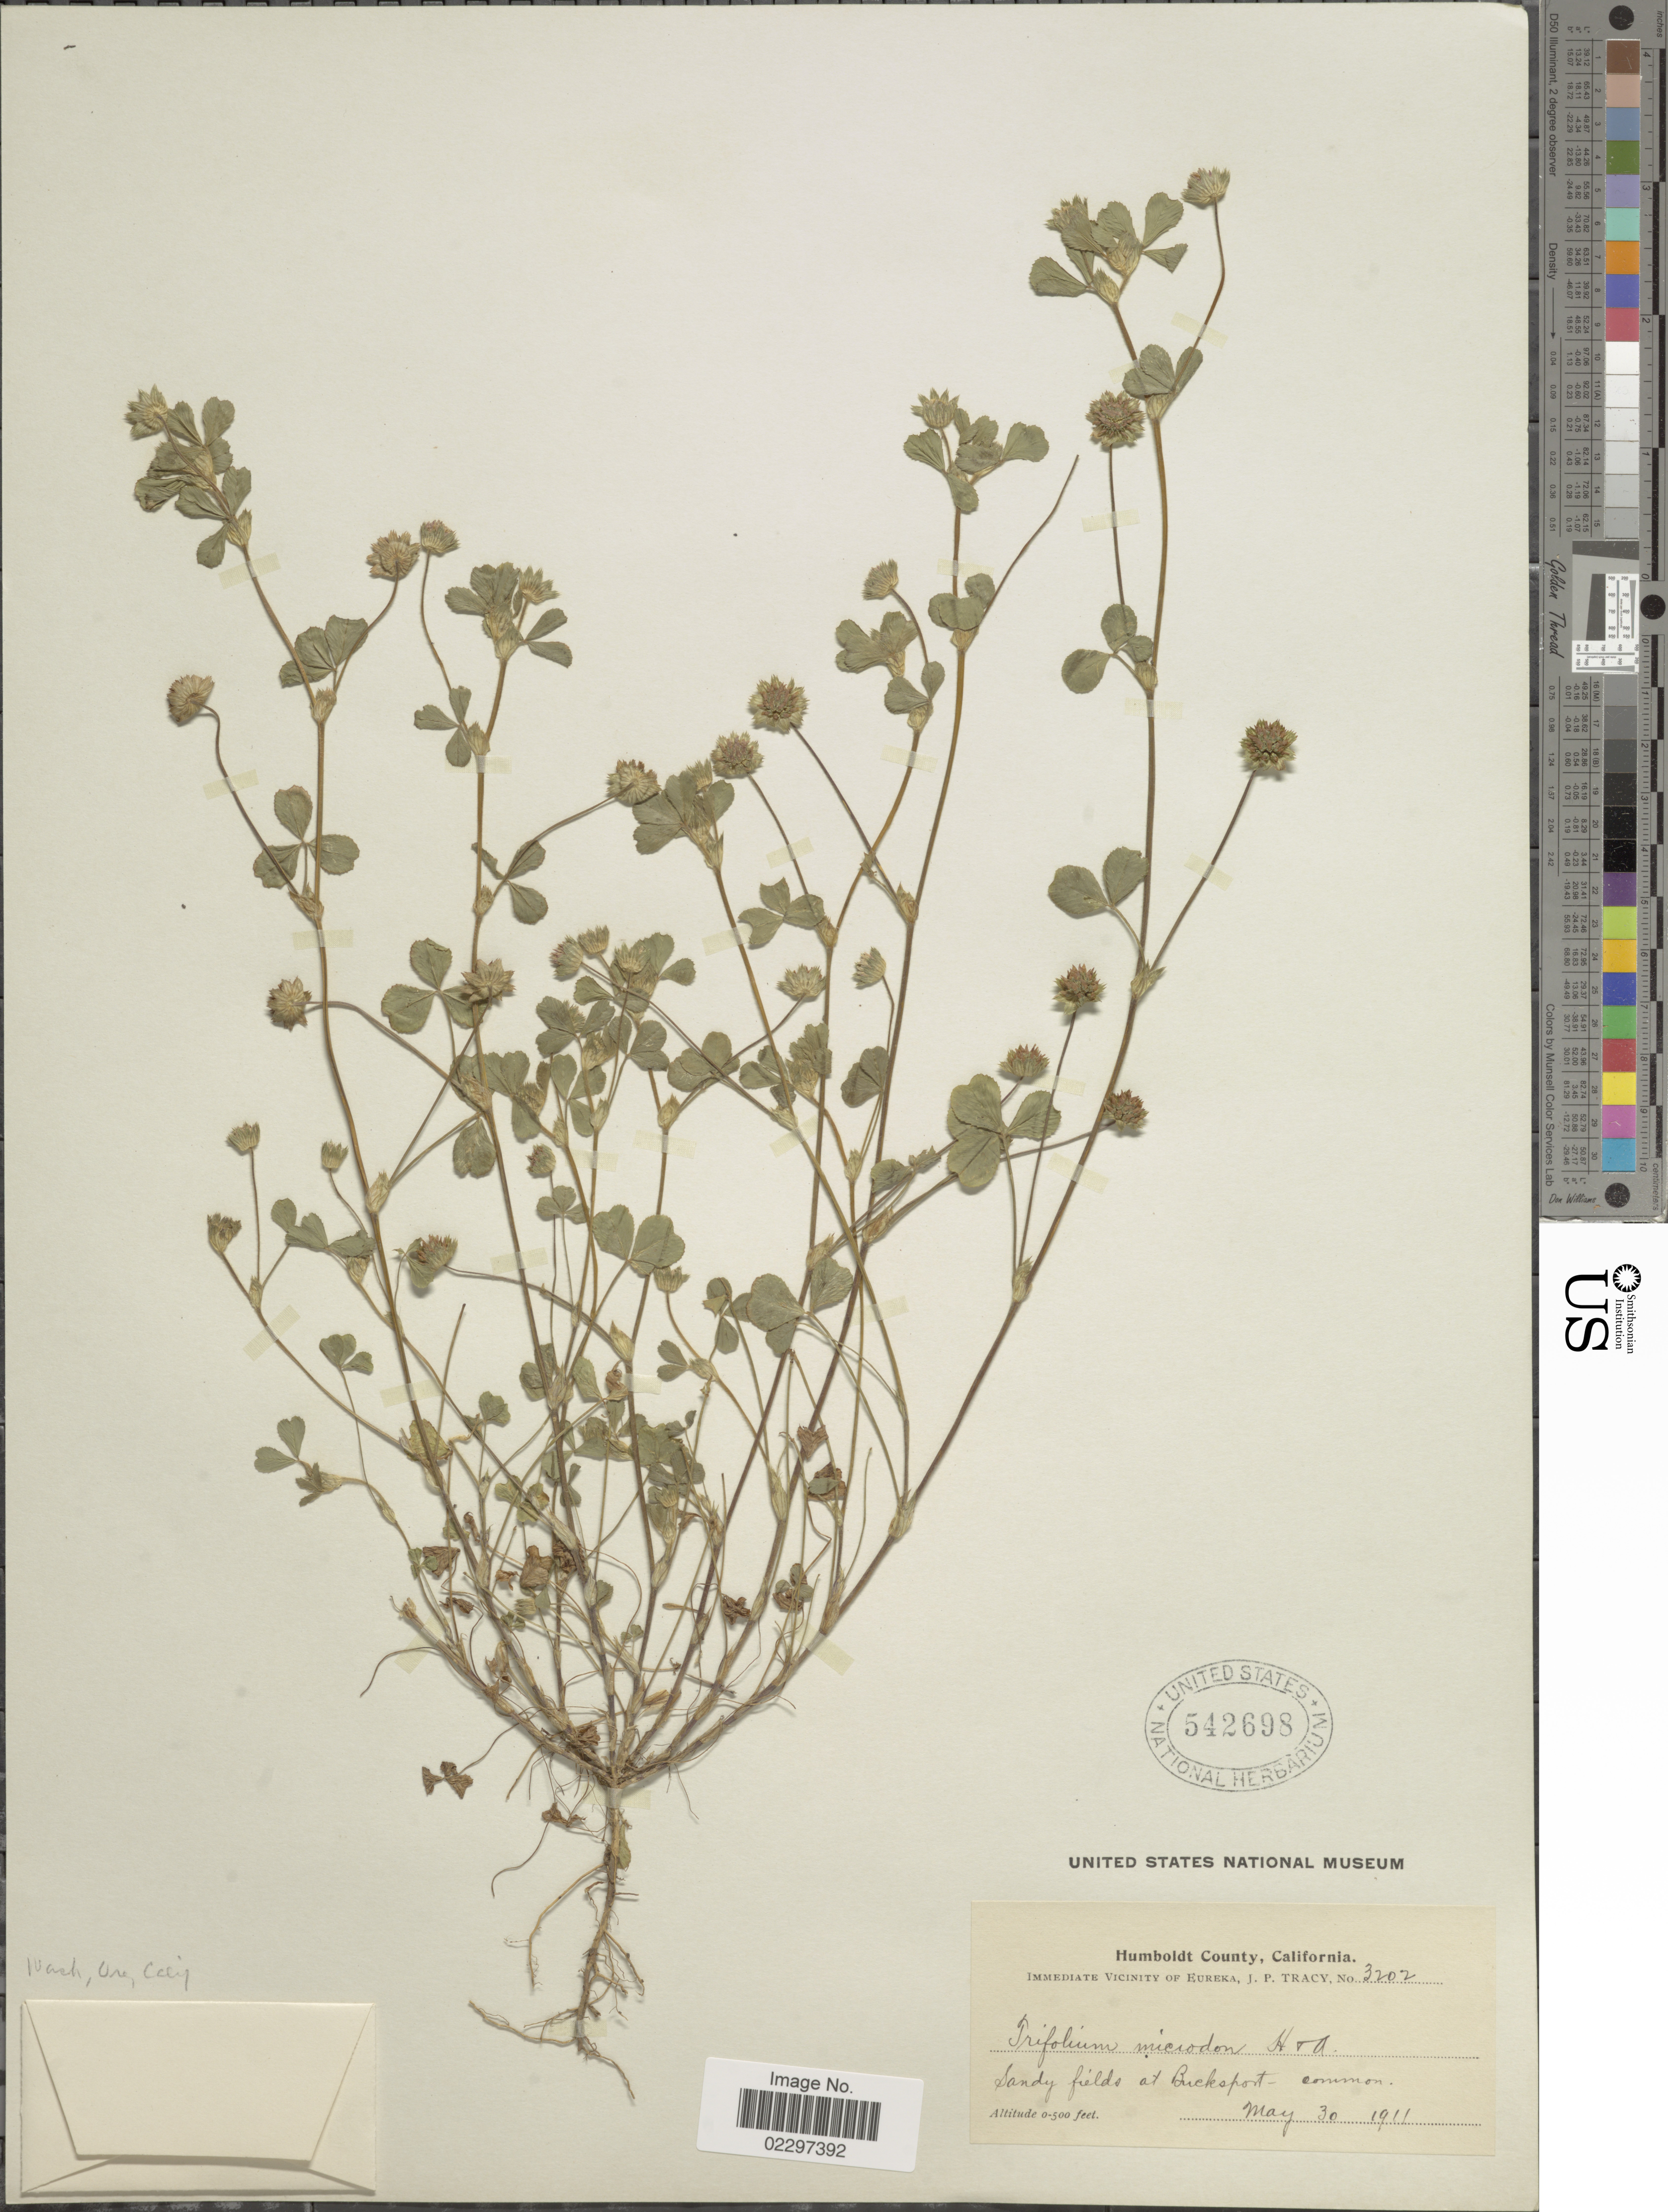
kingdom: Plantae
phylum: Tracheophyta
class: Magnoliopsida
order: Fabales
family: Fabaceae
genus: Trifolium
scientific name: Trifolium microdon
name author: Hook. & Arn.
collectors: J. Tracy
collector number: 3202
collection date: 1911-05-30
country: United States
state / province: California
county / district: Humboldt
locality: Humboldt County. Immediate Vicinity of Eureka. Sandy fields at Bucksport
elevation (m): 0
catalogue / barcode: US 542698